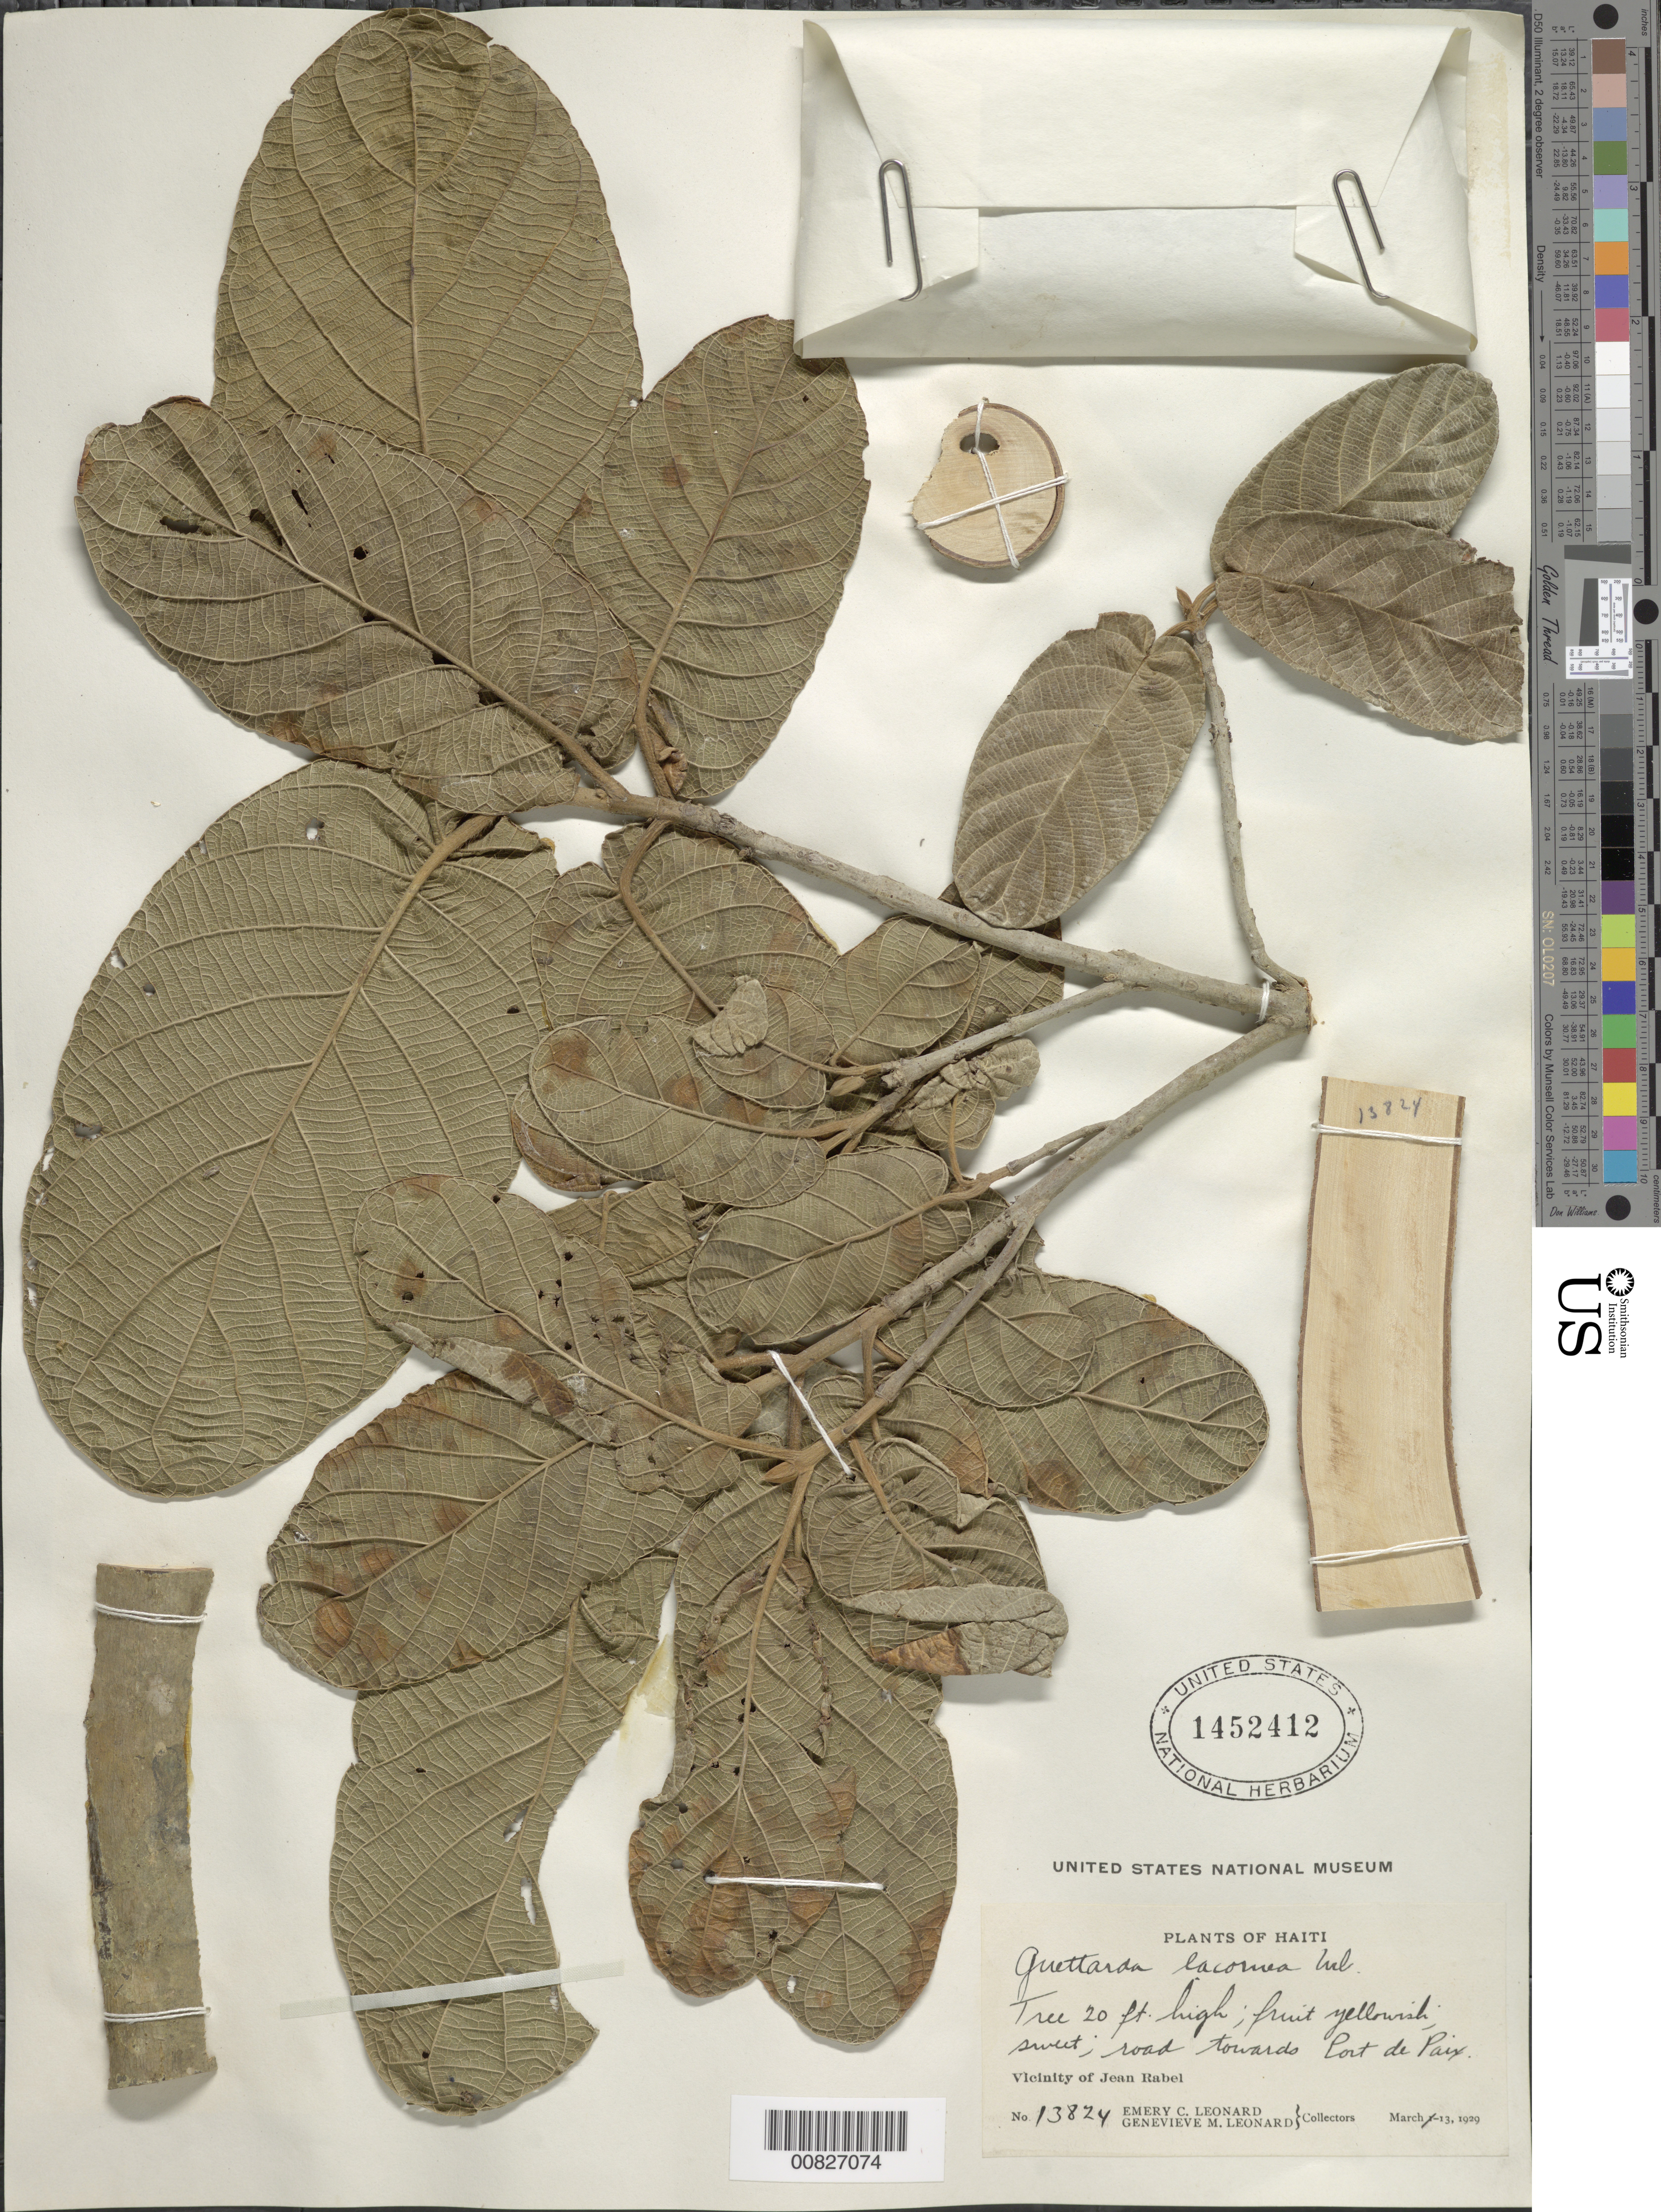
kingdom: Plantae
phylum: Tracheophyta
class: Magnoliopsida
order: Gentianales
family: Rubiaceae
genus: Guettarda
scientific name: Guettarda lacornea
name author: Urb. & Ekman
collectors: E. C. Leonard & G. M. Leonard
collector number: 13824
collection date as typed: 13 Mar 1929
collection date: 1929-03-13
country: Haiti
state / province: Nord-Ouest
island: Hispaniola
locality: Vicinity of Jean Rabel, road towards Port de Paix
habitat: Along road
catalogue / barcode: US 1452412